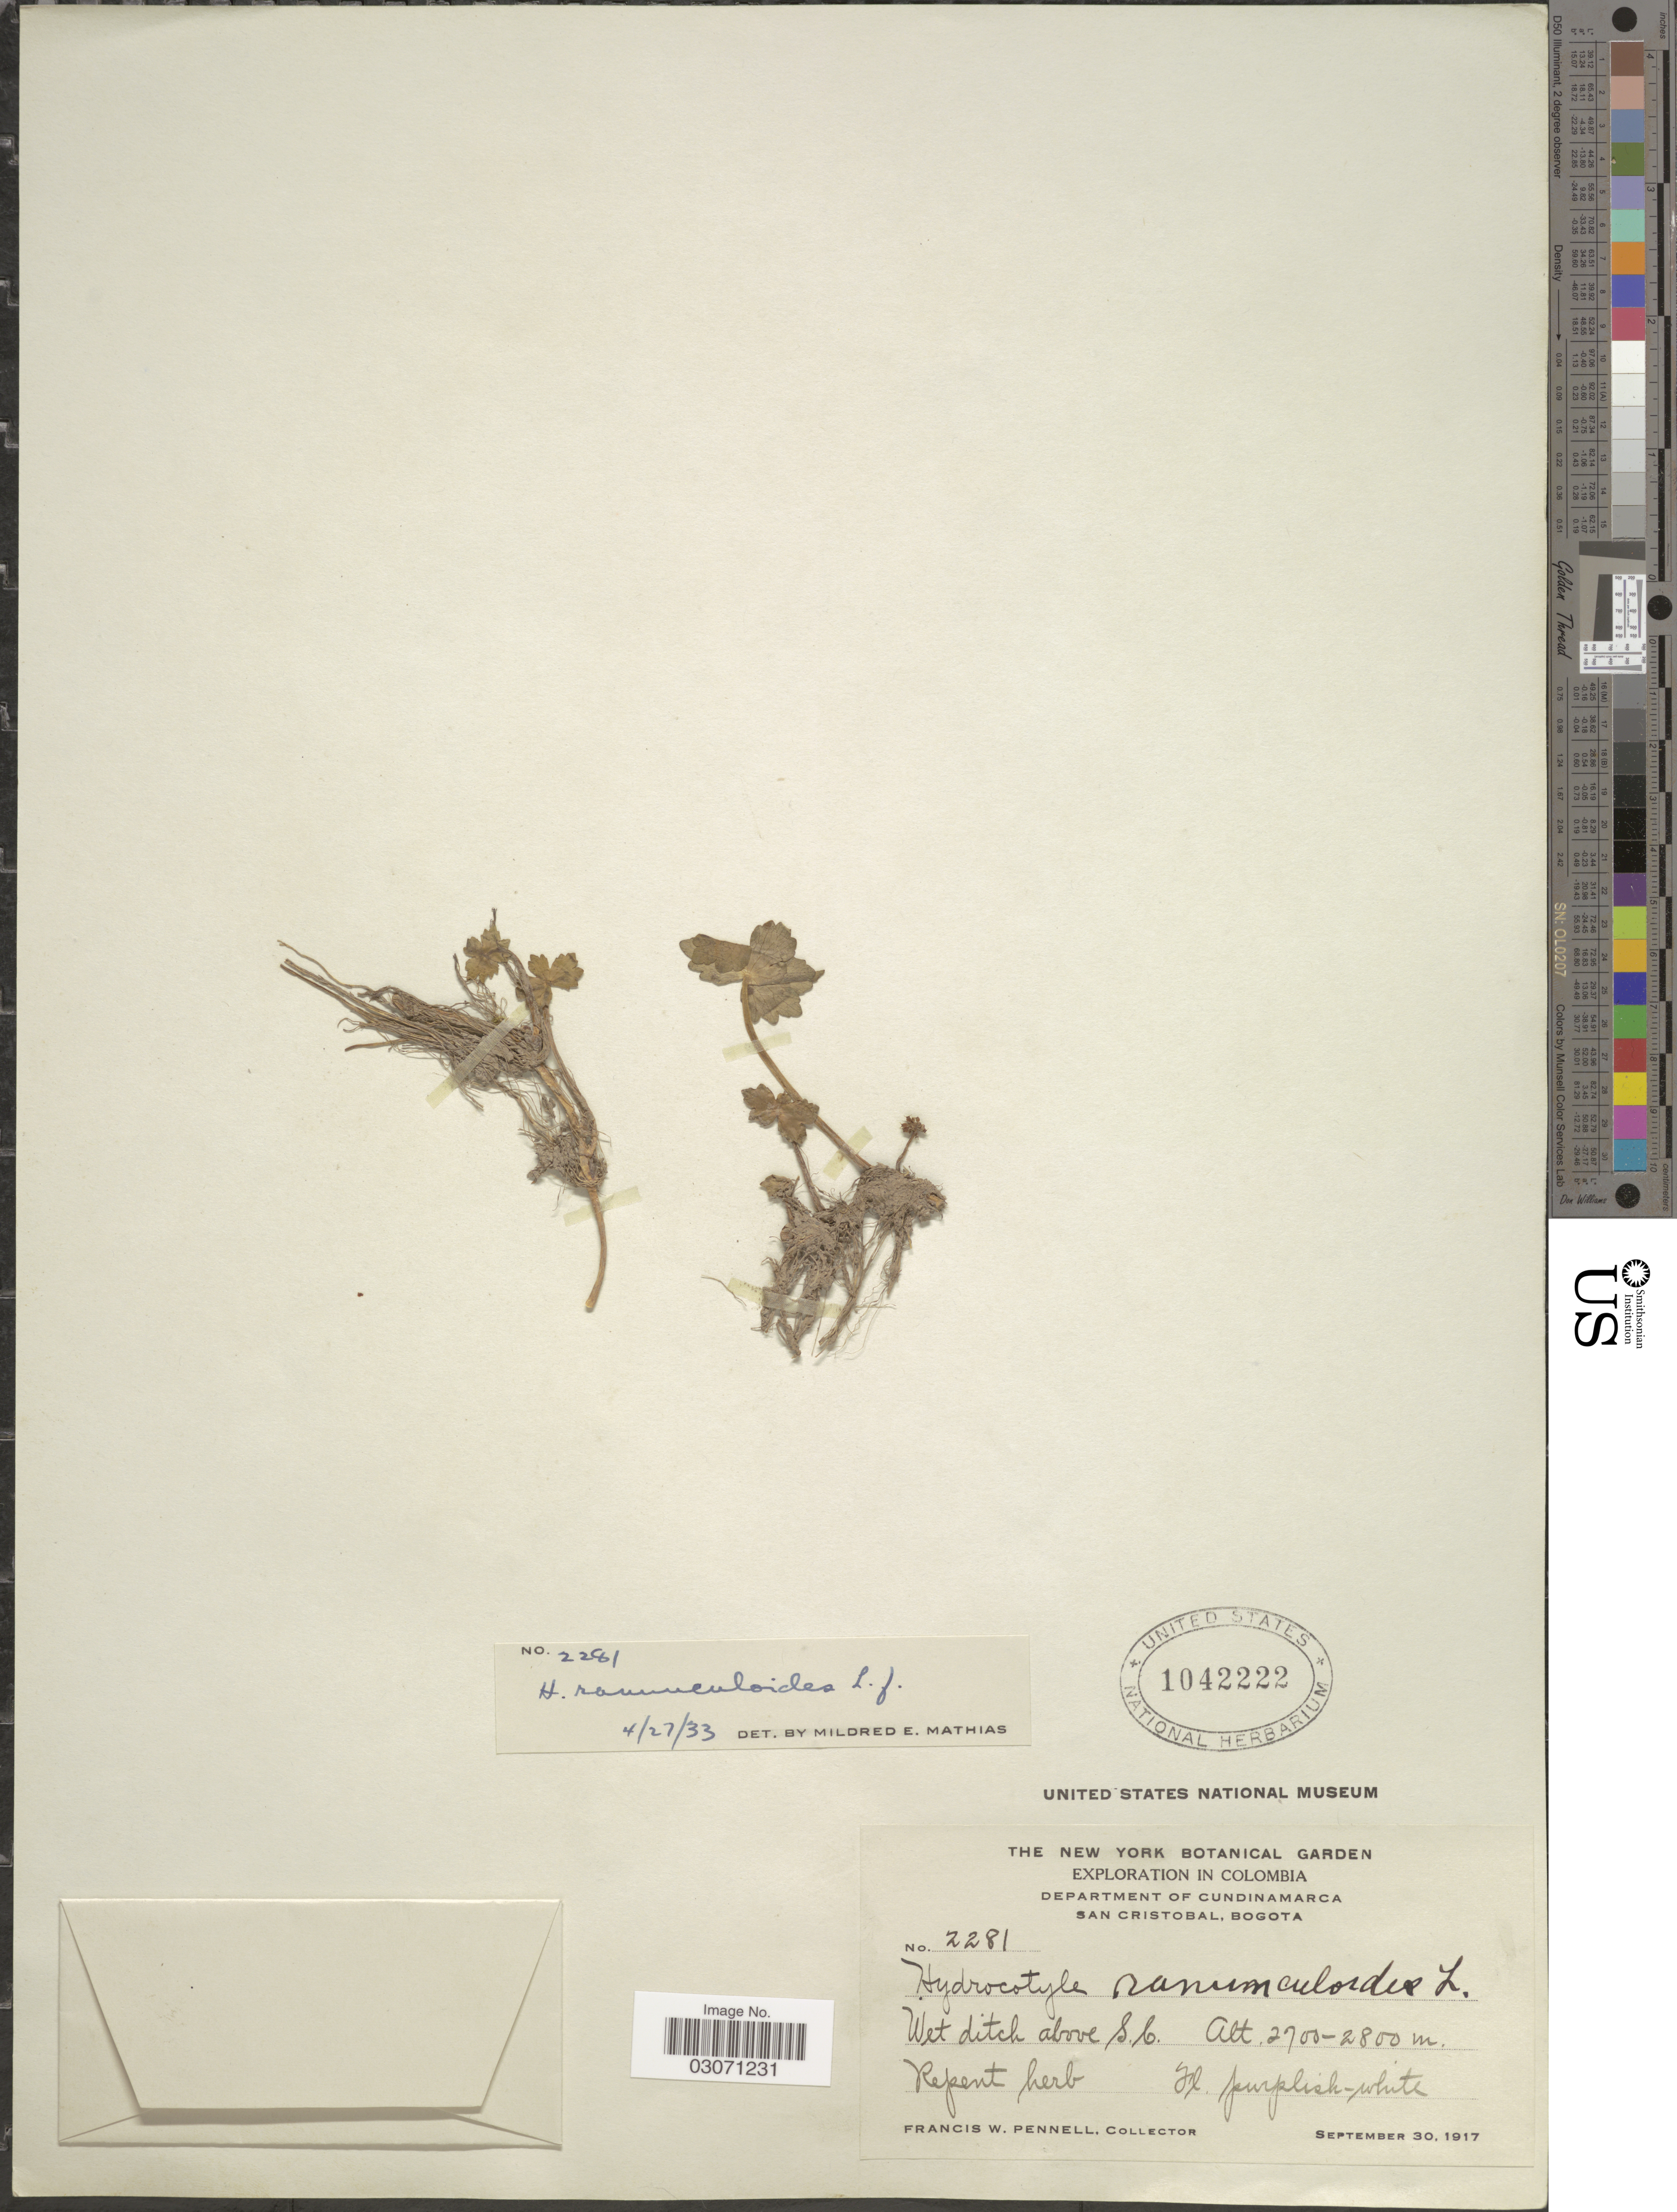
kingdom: Plantae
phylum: Tracheophyta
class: Magnoliopsida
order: Apiales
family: Araliaceae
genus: Hydrocotyle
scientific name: Hydrocotyle ranunculoides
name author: L. f.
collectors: F. W. Pennell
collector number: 2281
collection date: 1917-09-30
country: Colombia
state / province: Cundinamarca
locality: Department of Cundinamarca. San Cristobal, Bogota.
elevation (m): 2700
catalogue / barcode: US 1042222